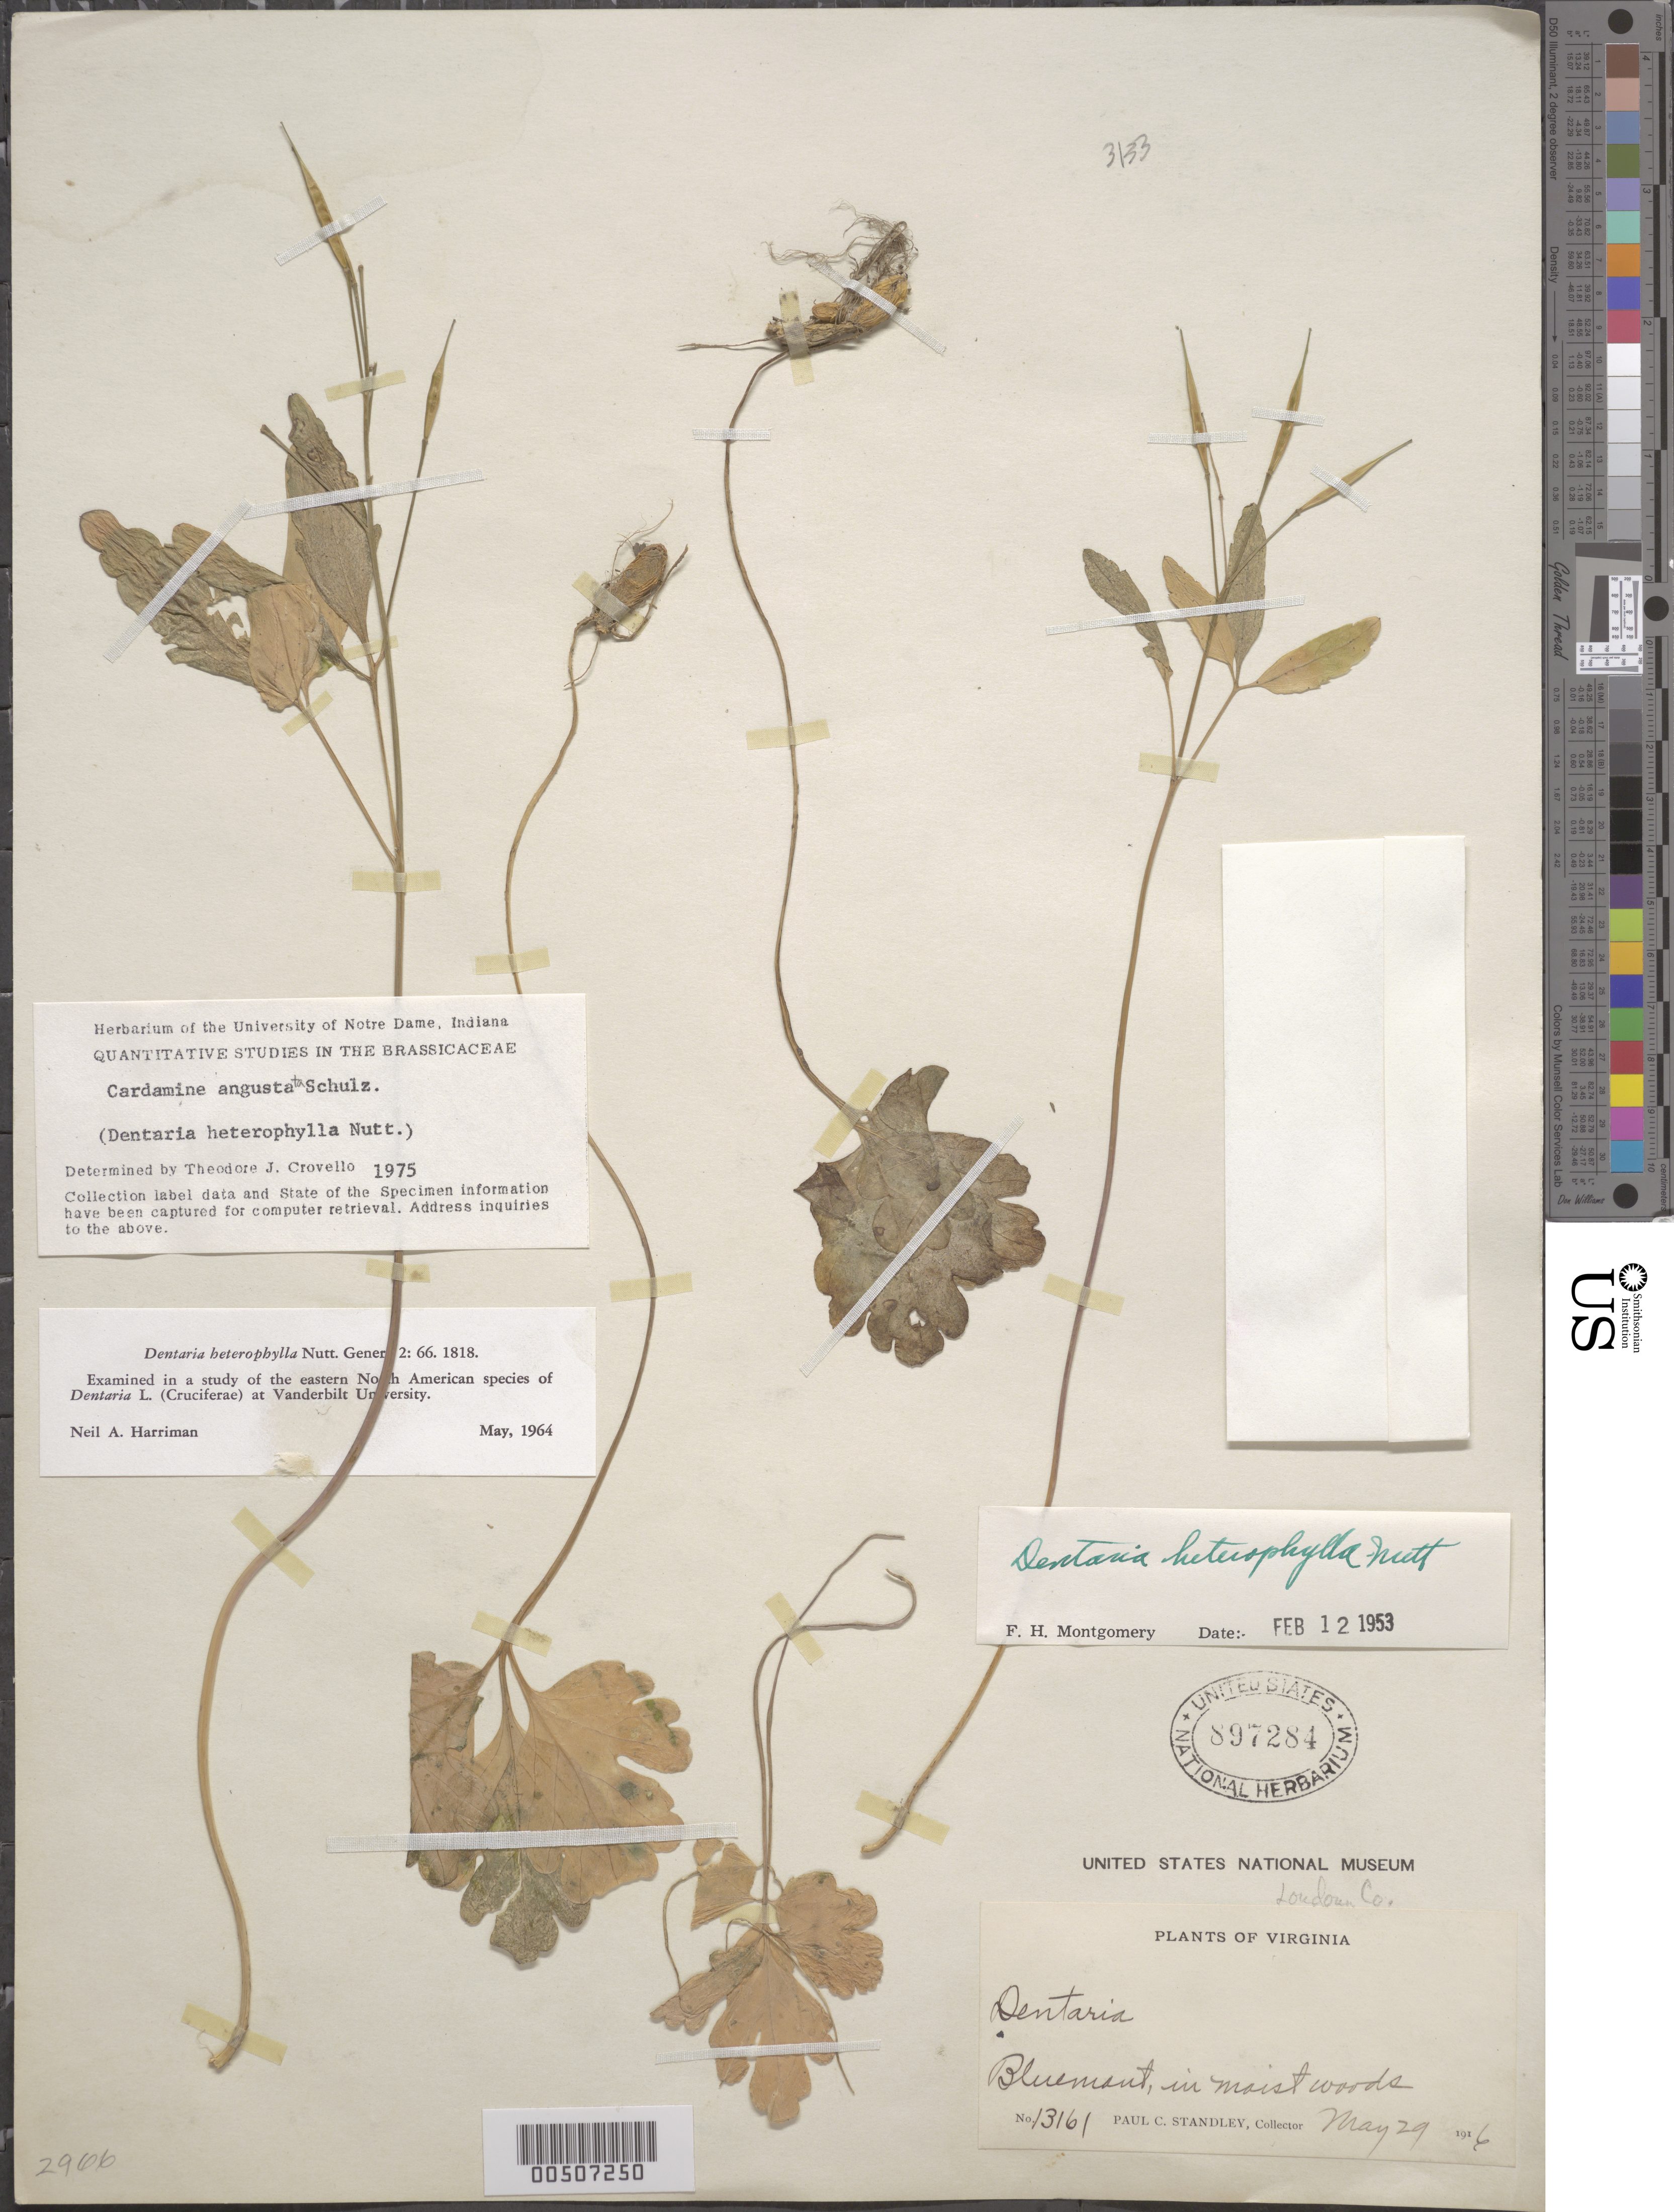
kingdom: Plantae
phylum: Tracheophyta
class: Magnoliopsida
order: Brassicales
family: Brassicaceae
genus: Cardamine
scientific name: Cardamine angustata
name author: O.E. Schulz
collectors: P. C. Standley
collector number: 13161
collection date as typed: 29 May 1916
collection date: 1916-05-29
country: United States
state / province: Virginia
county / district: Loudoun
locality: Bluemont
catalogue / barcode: US 897284